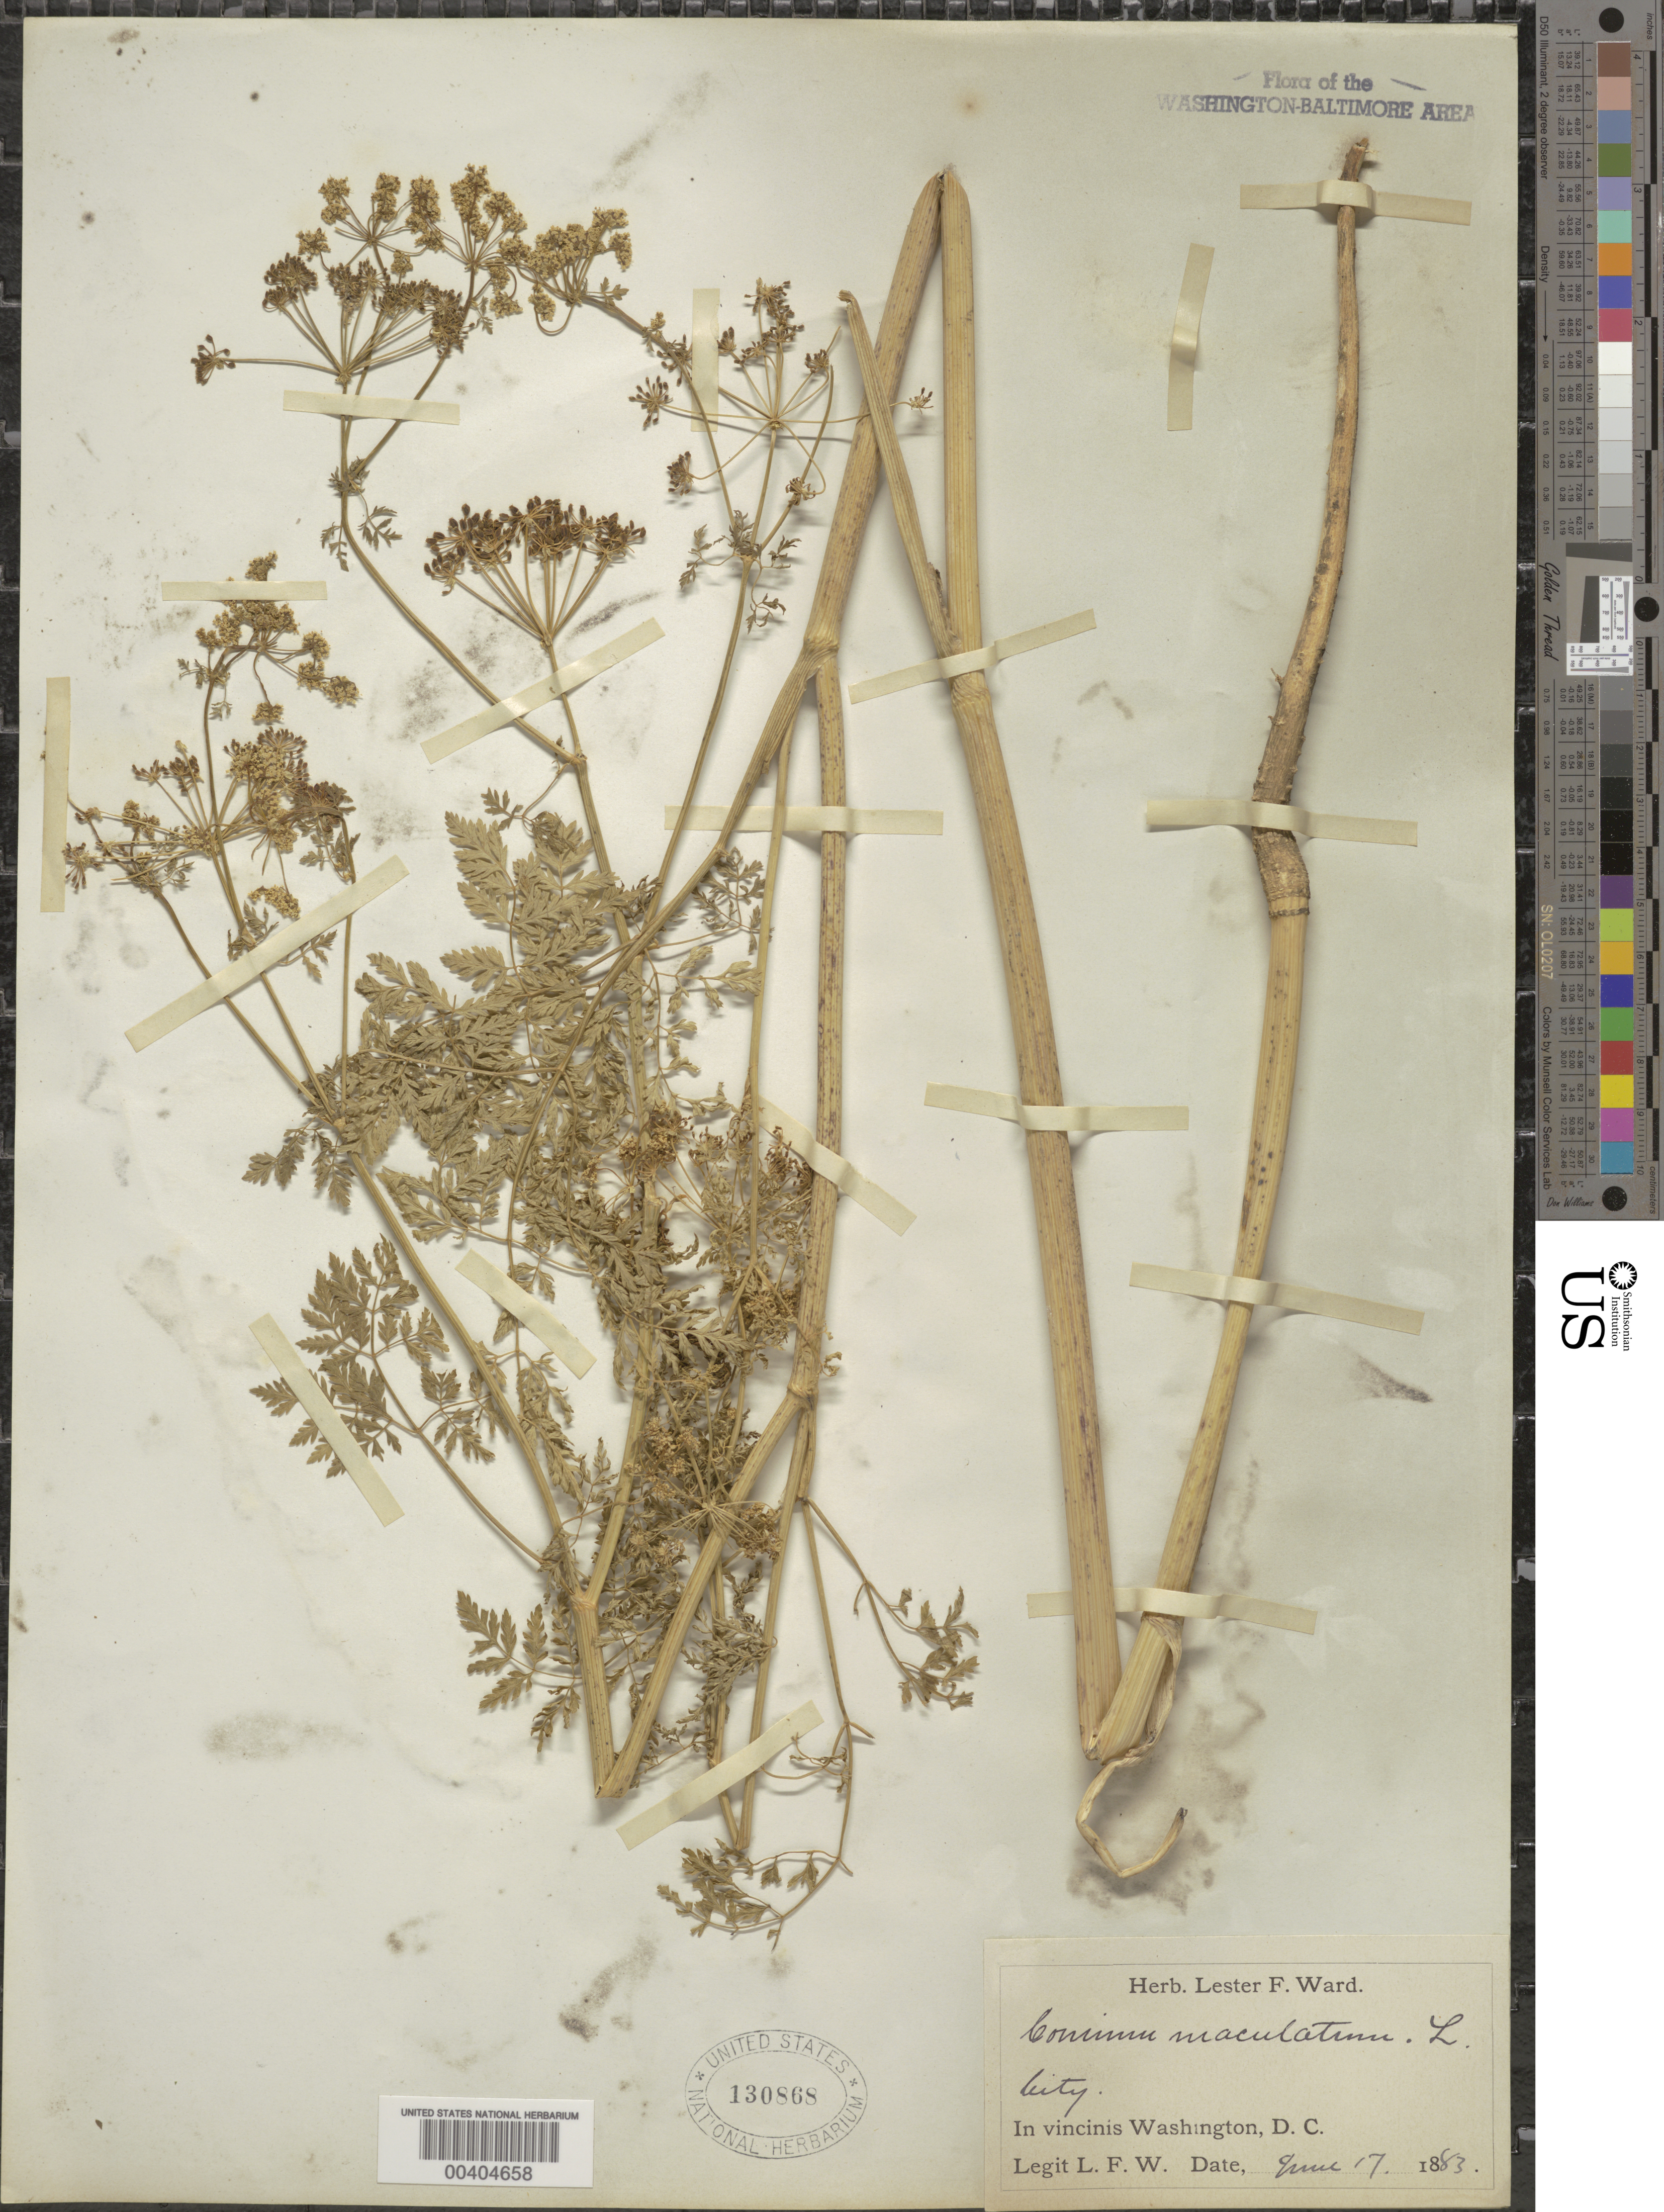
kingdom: Plantae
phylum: Tracheophyta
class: Magnoliopsida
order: Apiales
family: Apiaceae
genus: Conium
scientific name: Conium maculatum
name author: L.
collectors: L. F. Ward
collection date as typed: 17 Jun 1883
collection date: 1883-06-17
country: United States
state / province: District of Columbia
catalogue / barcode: US 130868